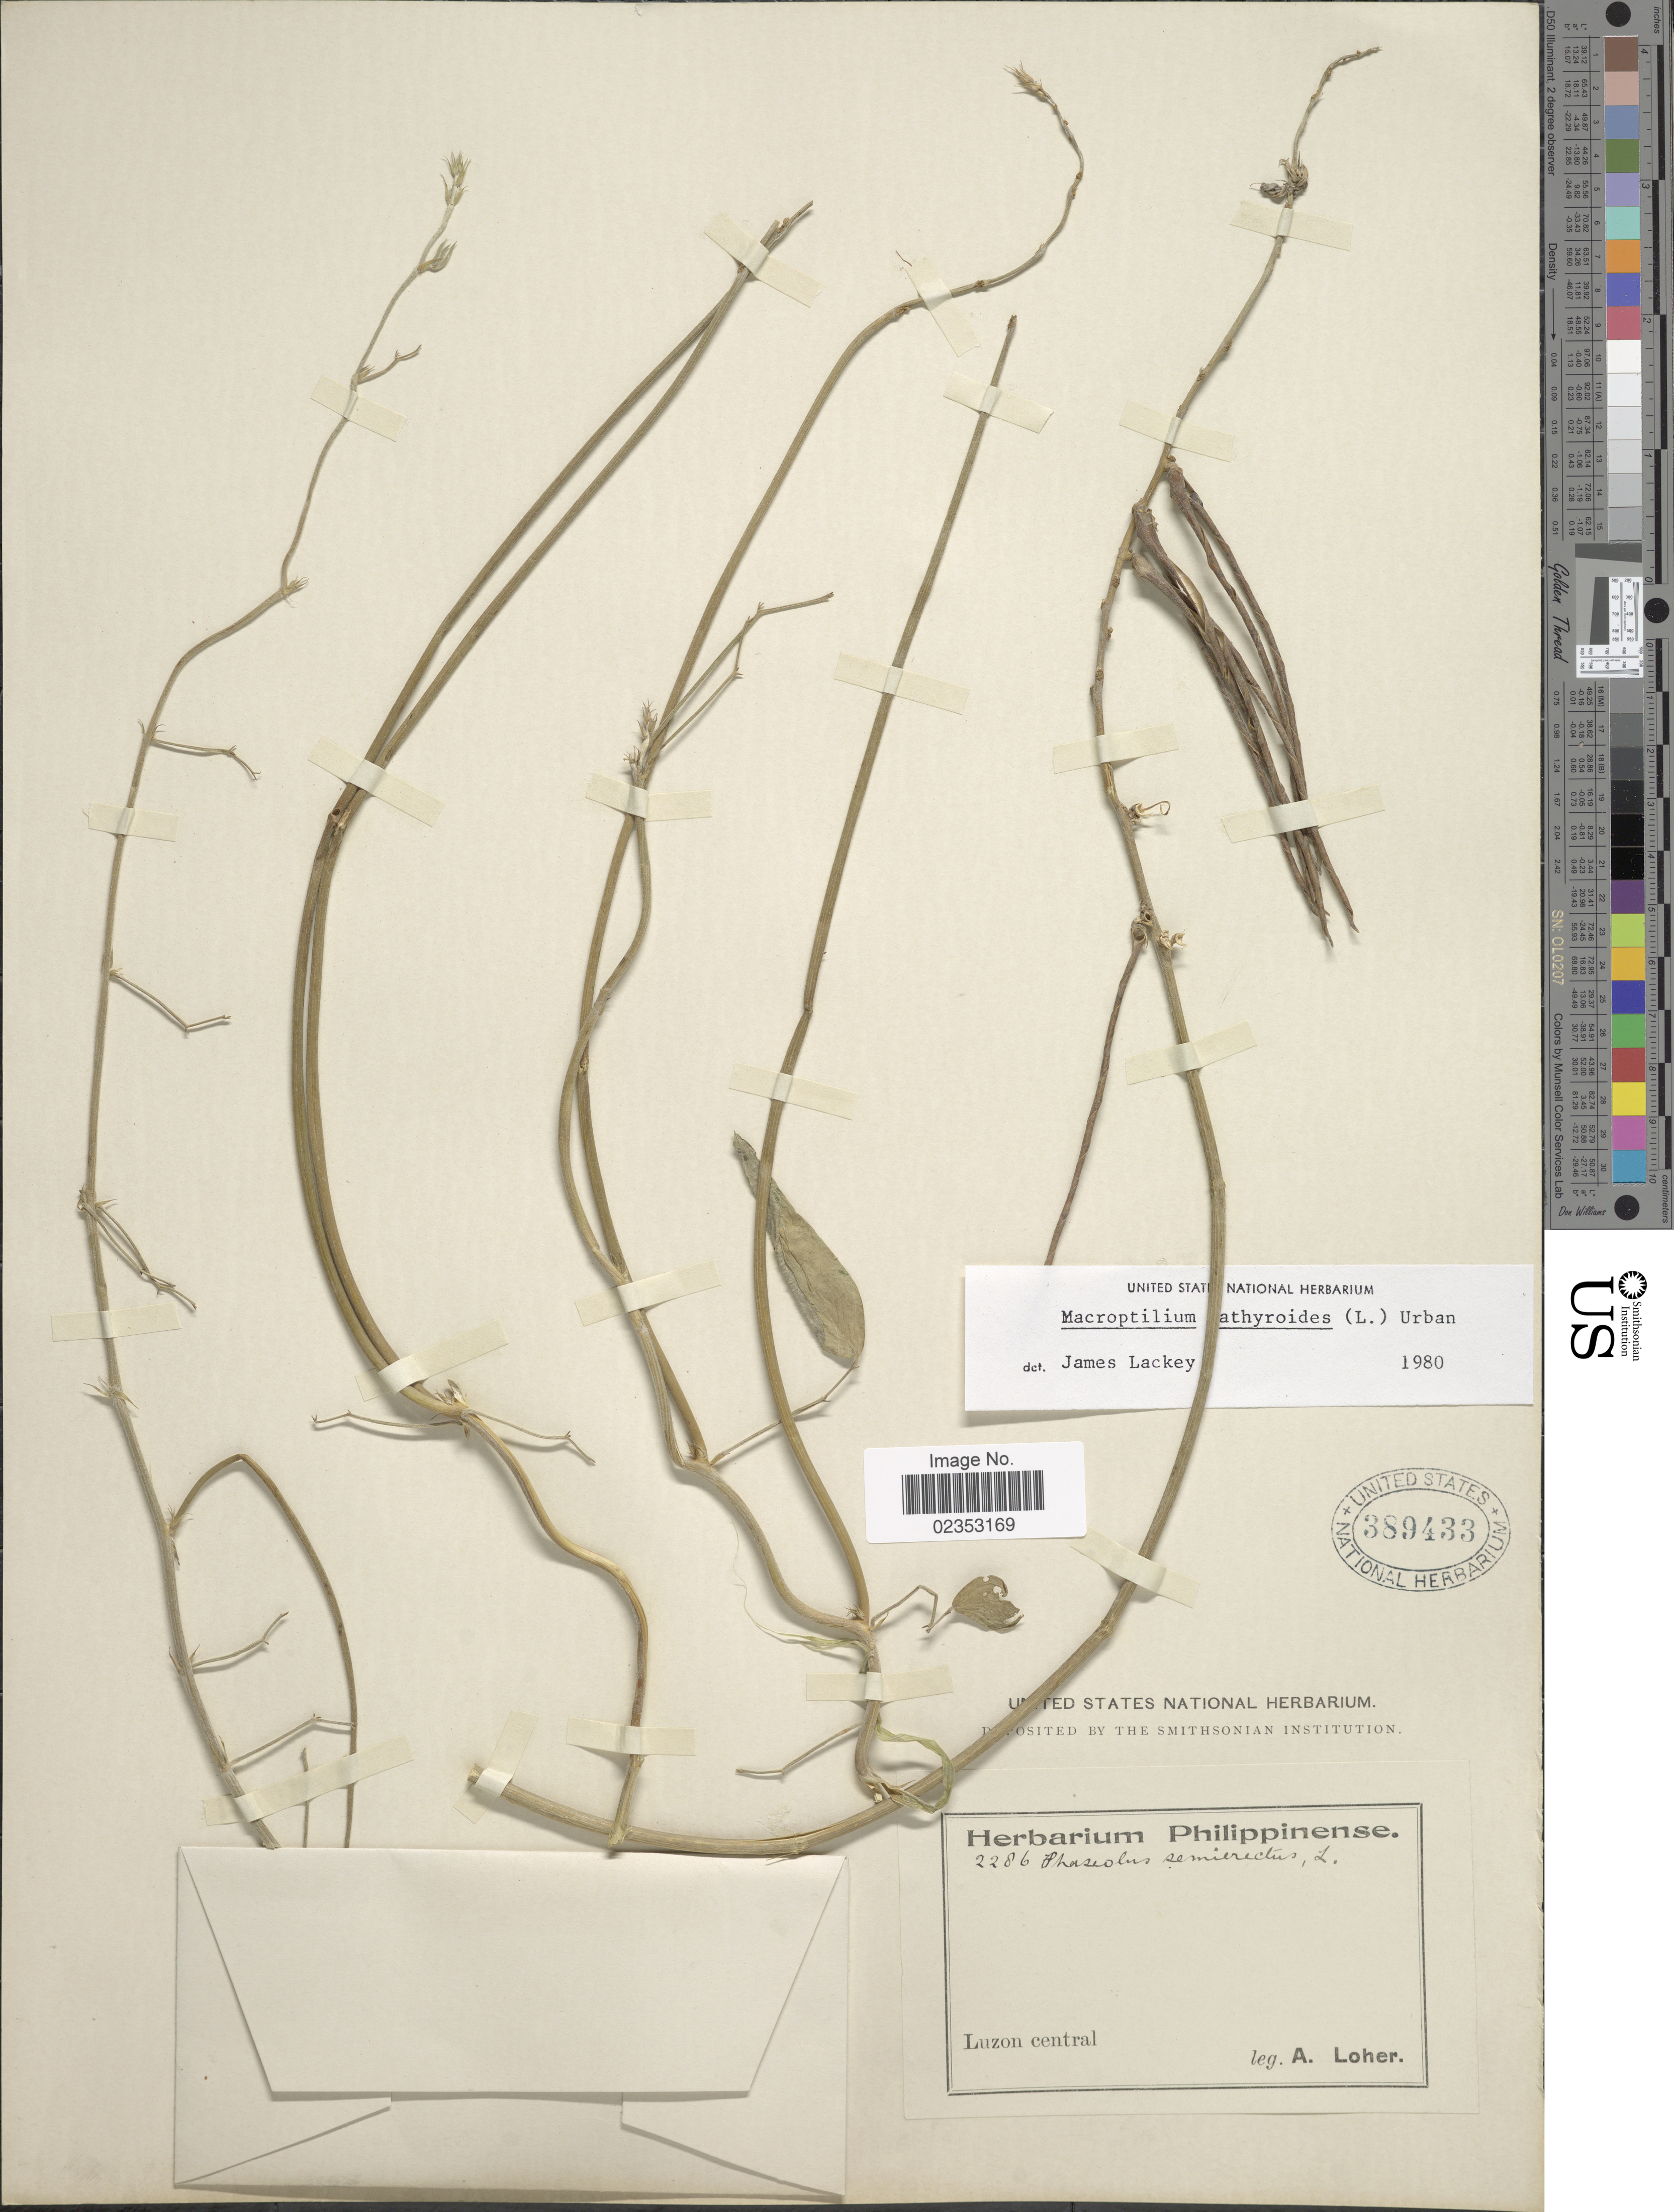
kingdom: Plantae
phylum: Tracheophyta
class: Magnoliopsida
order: Fabales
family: Fabaceae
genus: Macroptilium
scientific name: Macroptilium lathyroides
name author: (L.) Urb.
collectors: A. Loher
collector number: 2286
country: Philippines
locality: Luzon central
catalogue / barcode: US 389433